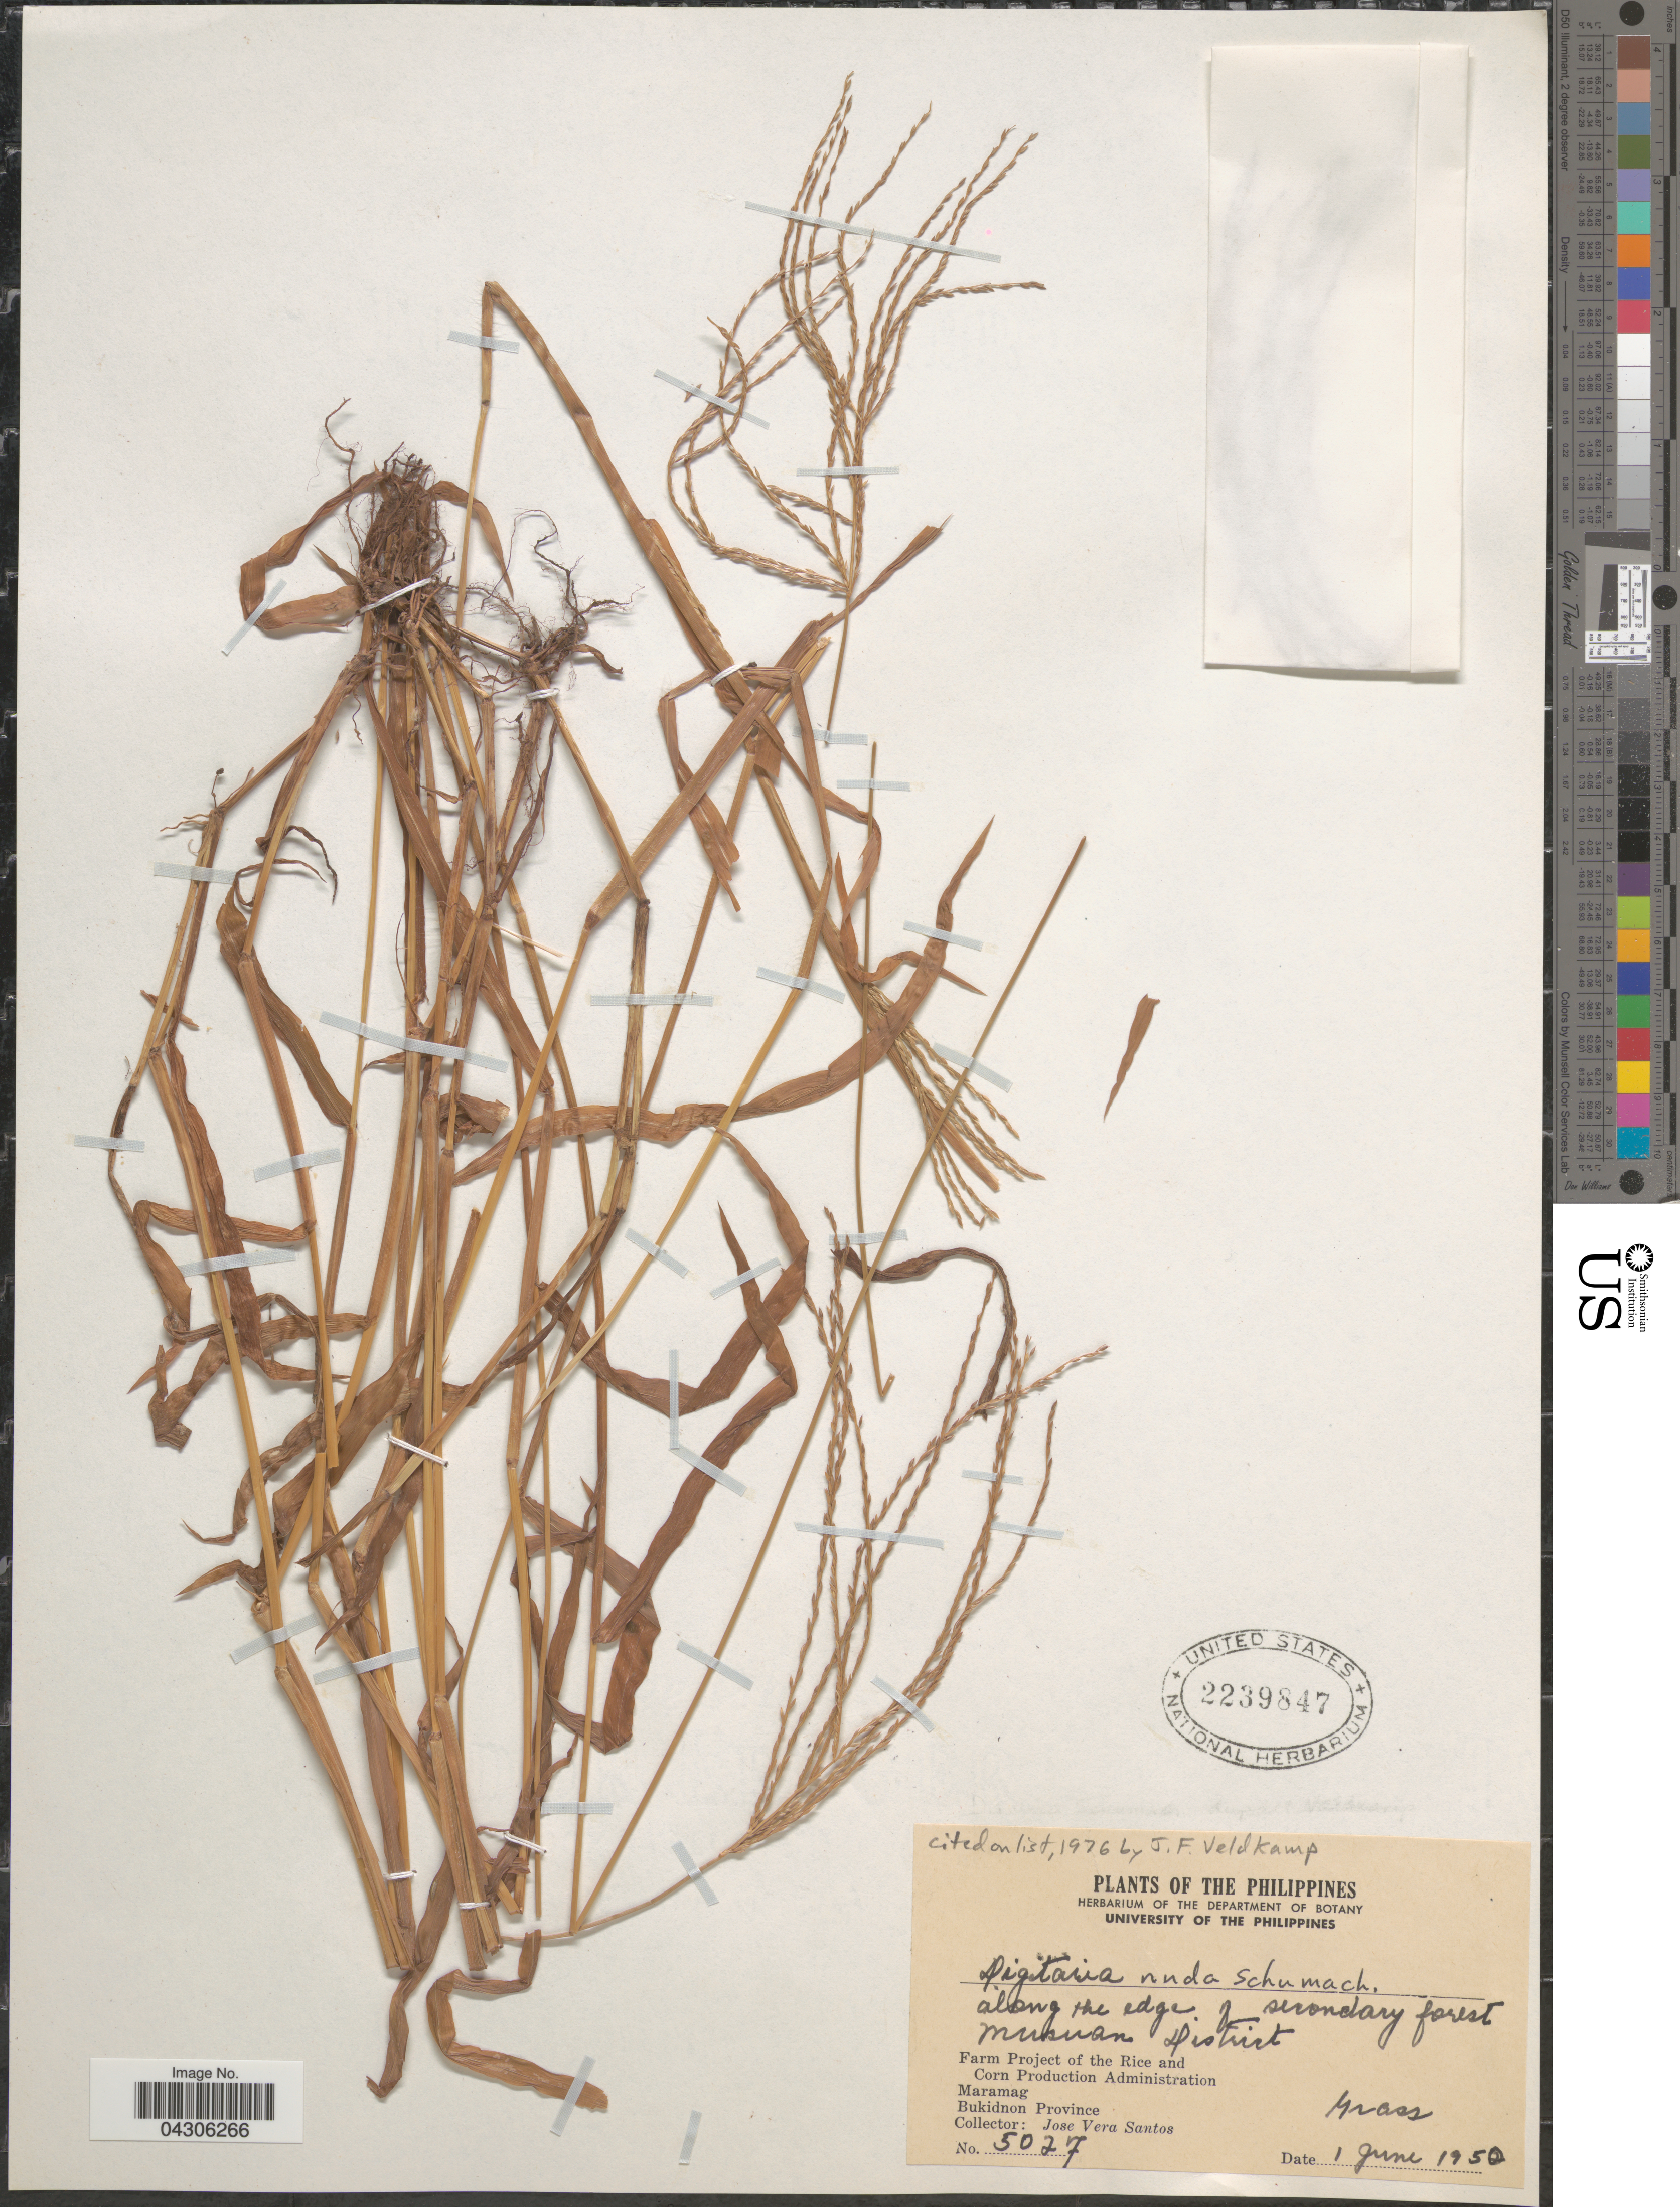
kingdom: Plantae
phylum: Tracheophyta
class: Liliopsida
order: Poales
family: Poaceae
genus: Digitaria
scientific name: Digitaria nuda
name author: Schumach.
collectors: J. Vera Santos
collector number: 5027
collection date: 1950-06-01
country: Philippines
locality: Along the edge of secondary forest. Musuan District. Farm Project of the Rice and Corn Production administration. Maramag. Bukidnon Province.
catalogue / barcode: US 2239847